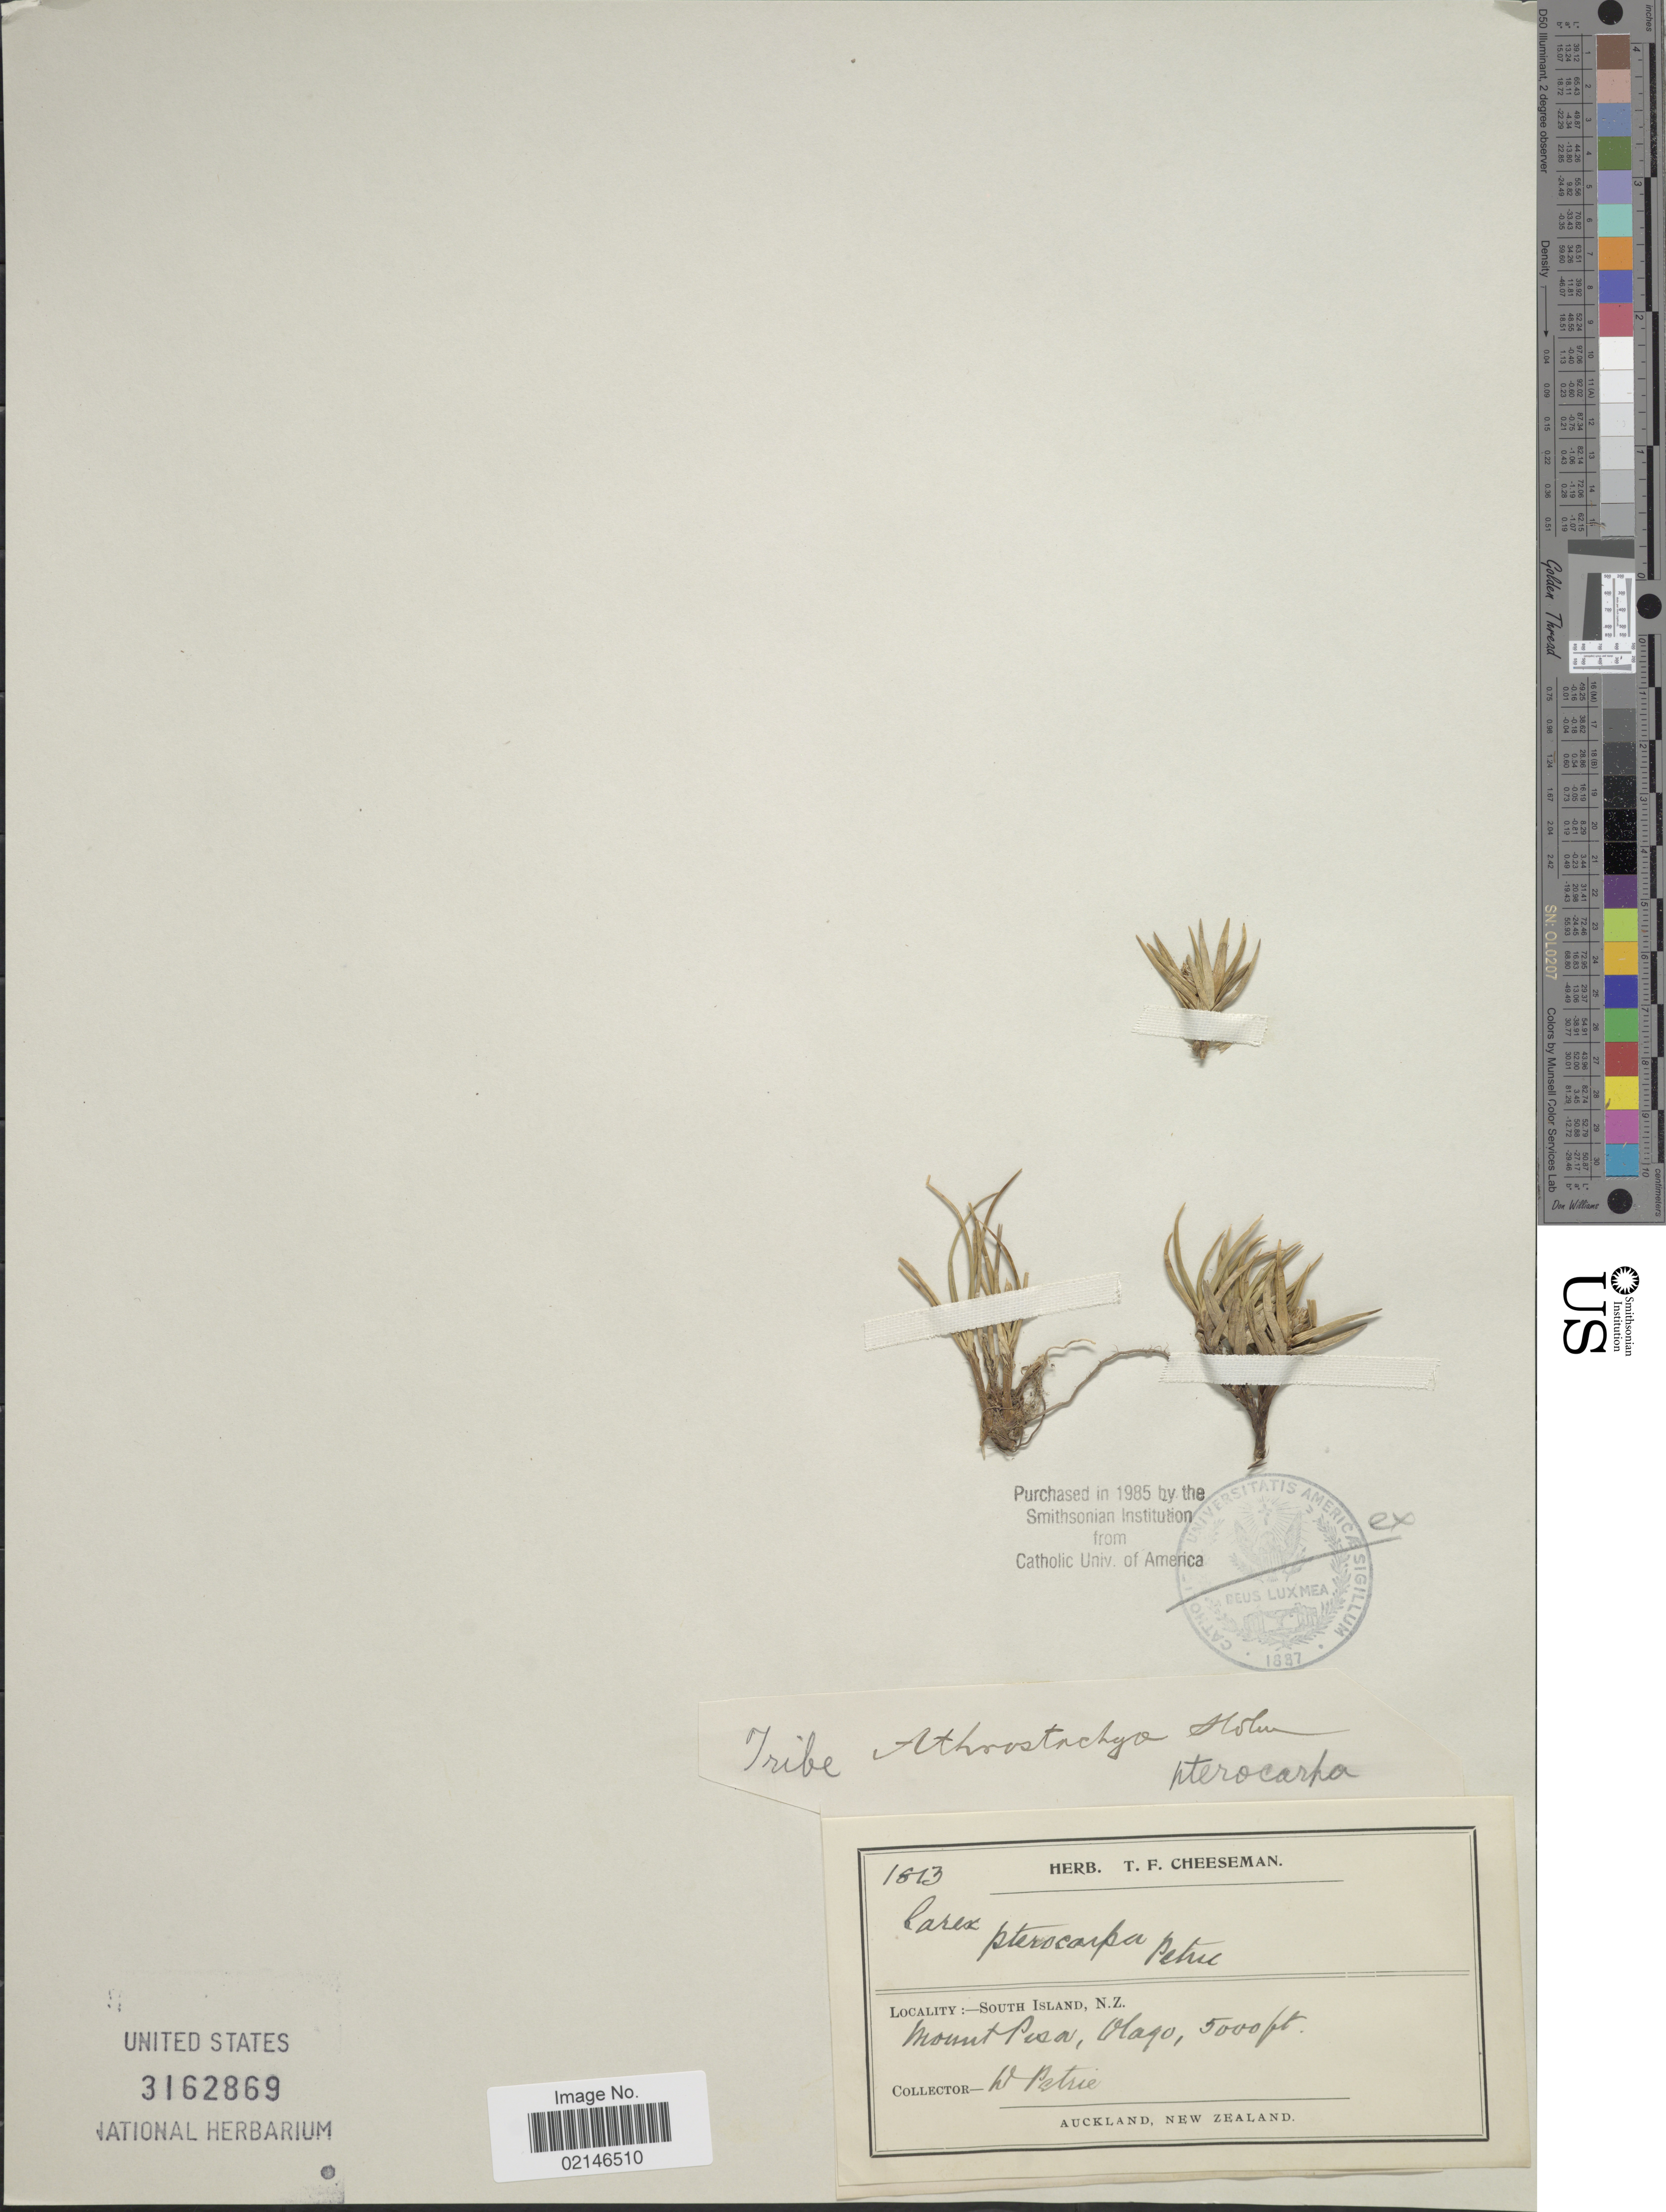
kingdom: Plantae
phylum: Tracheophyta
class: Liliopsida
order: Poales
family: Cyperaceae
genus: Carex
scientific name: Carex pterocarpa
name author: Petrie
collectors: D. Petrie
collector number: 1813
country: New Zealand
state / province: Otago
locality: South Island, Mount Pesa, Otago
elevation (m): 1524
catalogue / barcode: US 3162869